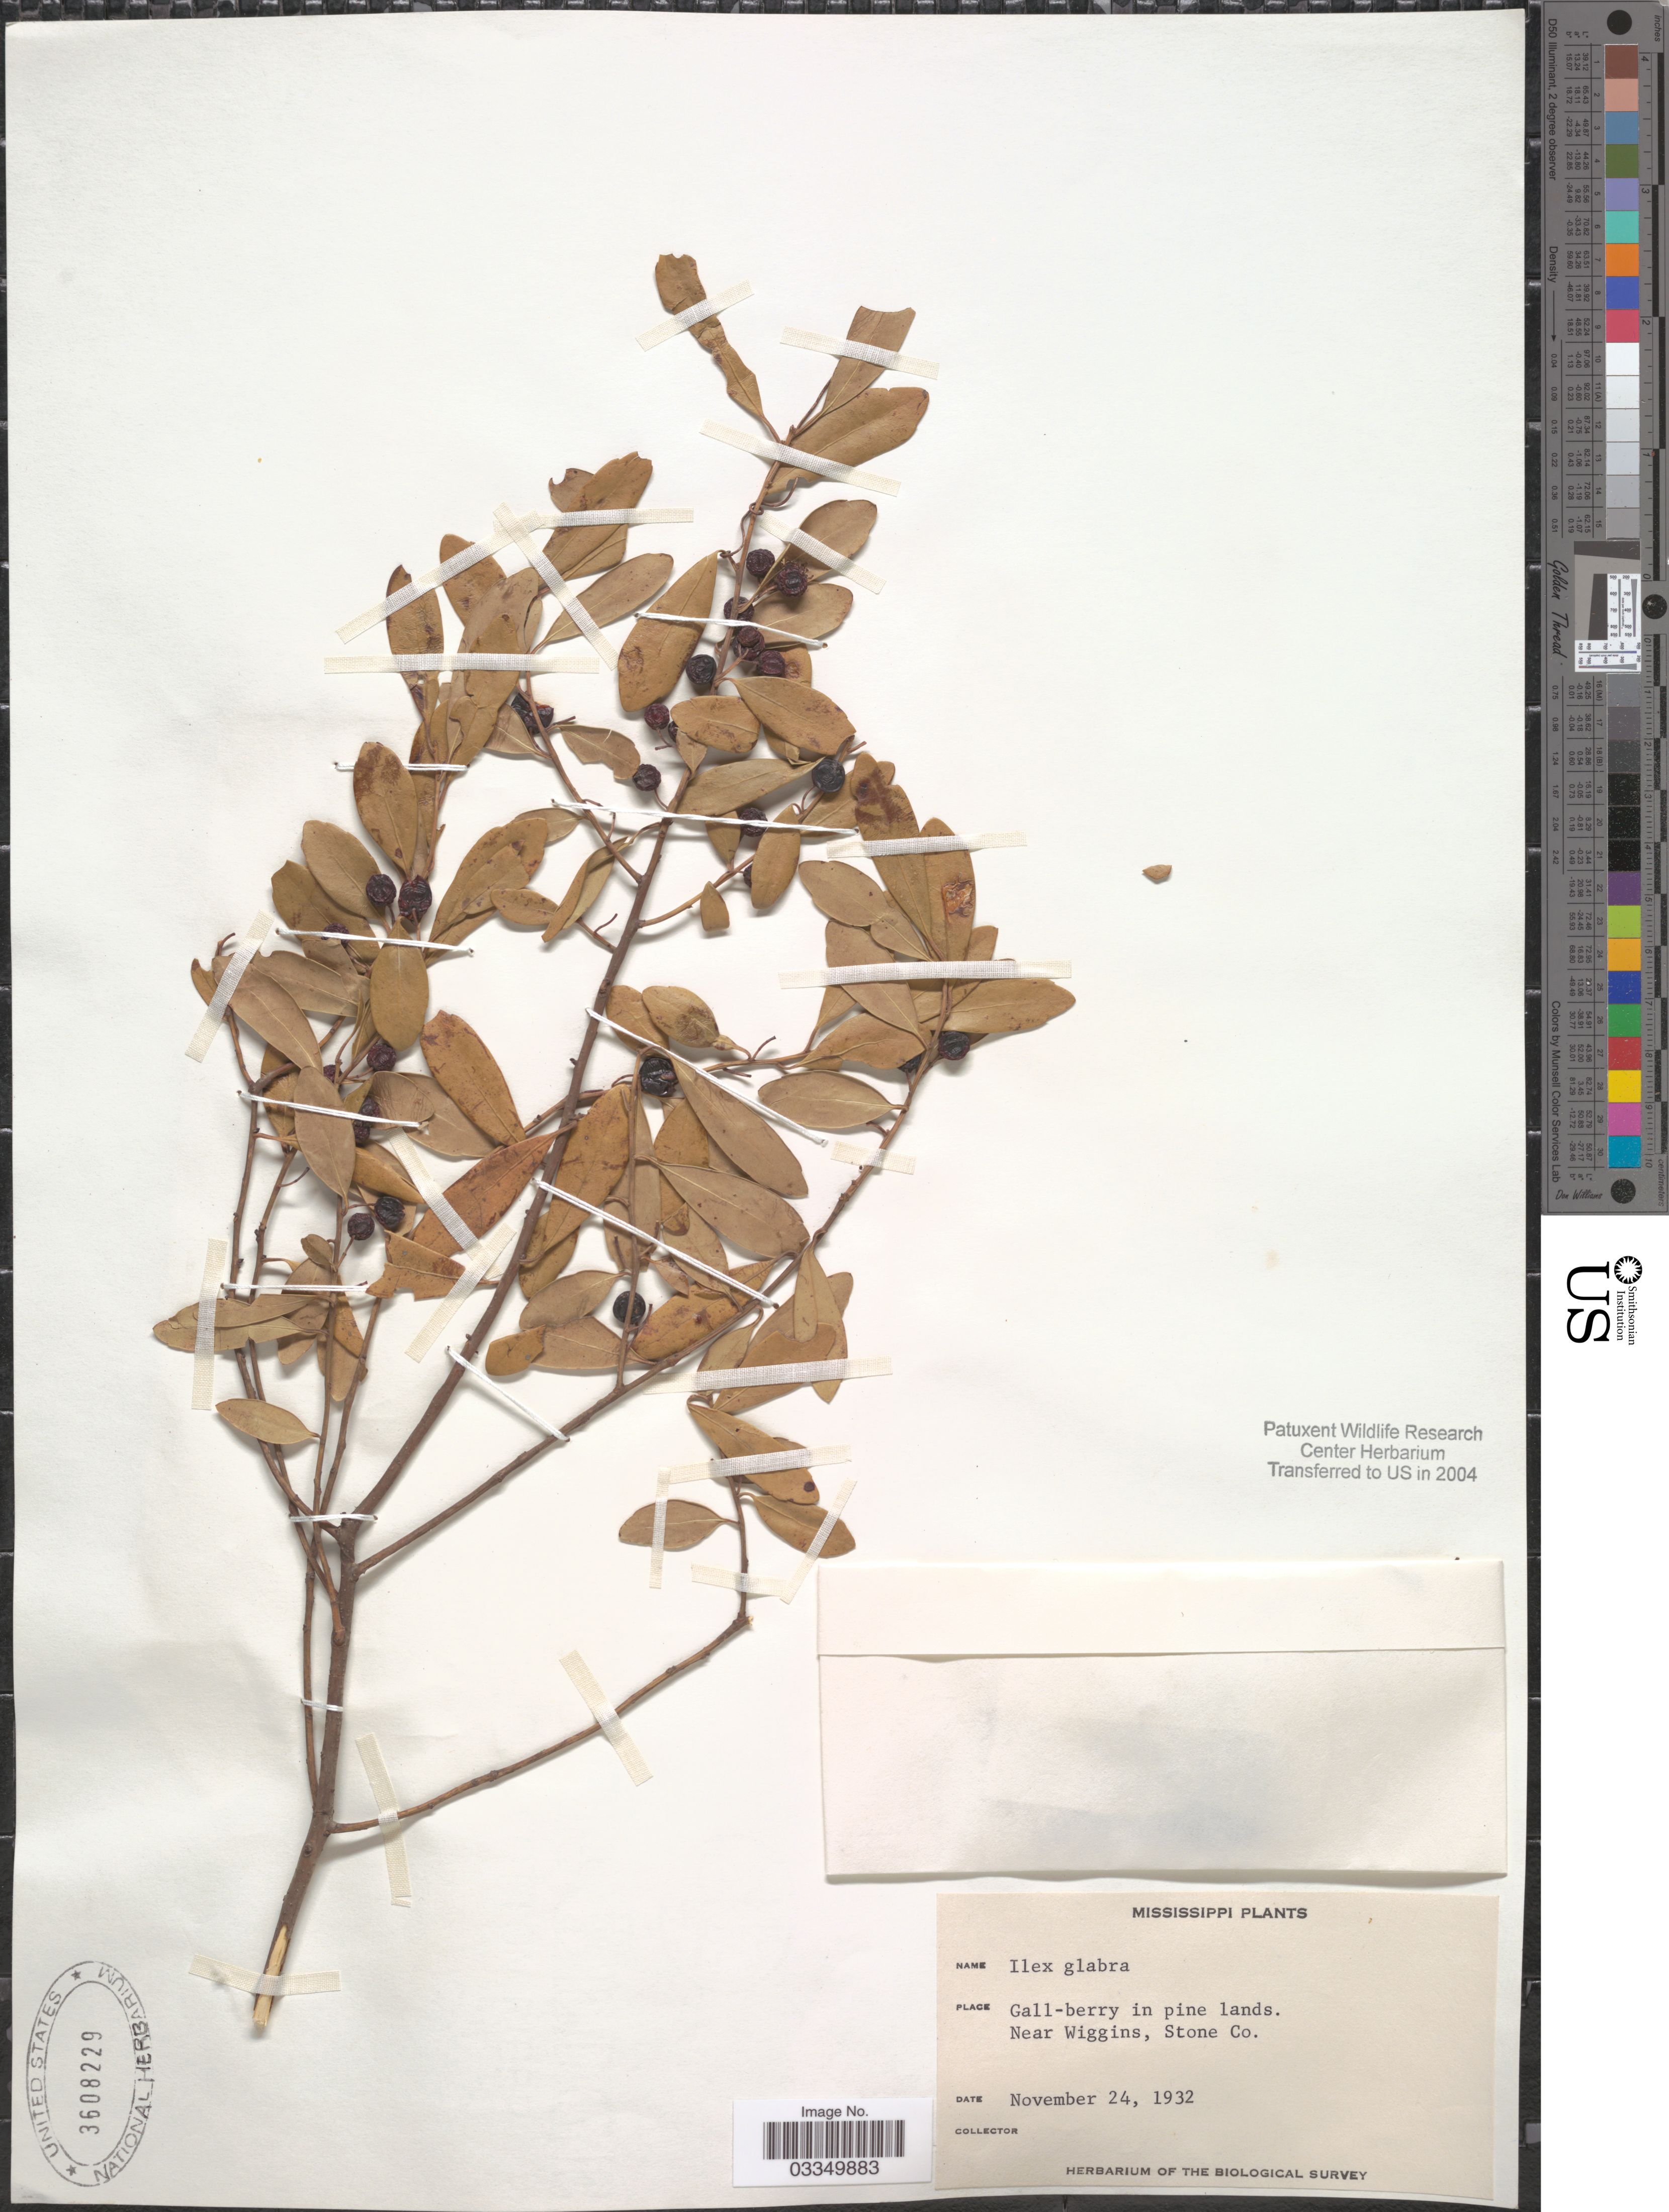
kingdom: Plantae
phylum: Tracheophyta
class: Magnoliopsida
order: Aquifoliales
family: Aquifoliaceae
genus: Ilex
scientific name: Ilex glabra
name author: (L.) A. Gray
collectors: ex herb. of the Biological Survey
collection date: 1932-11-24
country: United States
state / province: Mississippi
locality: Near Wiggins, Stone Co.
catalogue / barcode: US 3608229